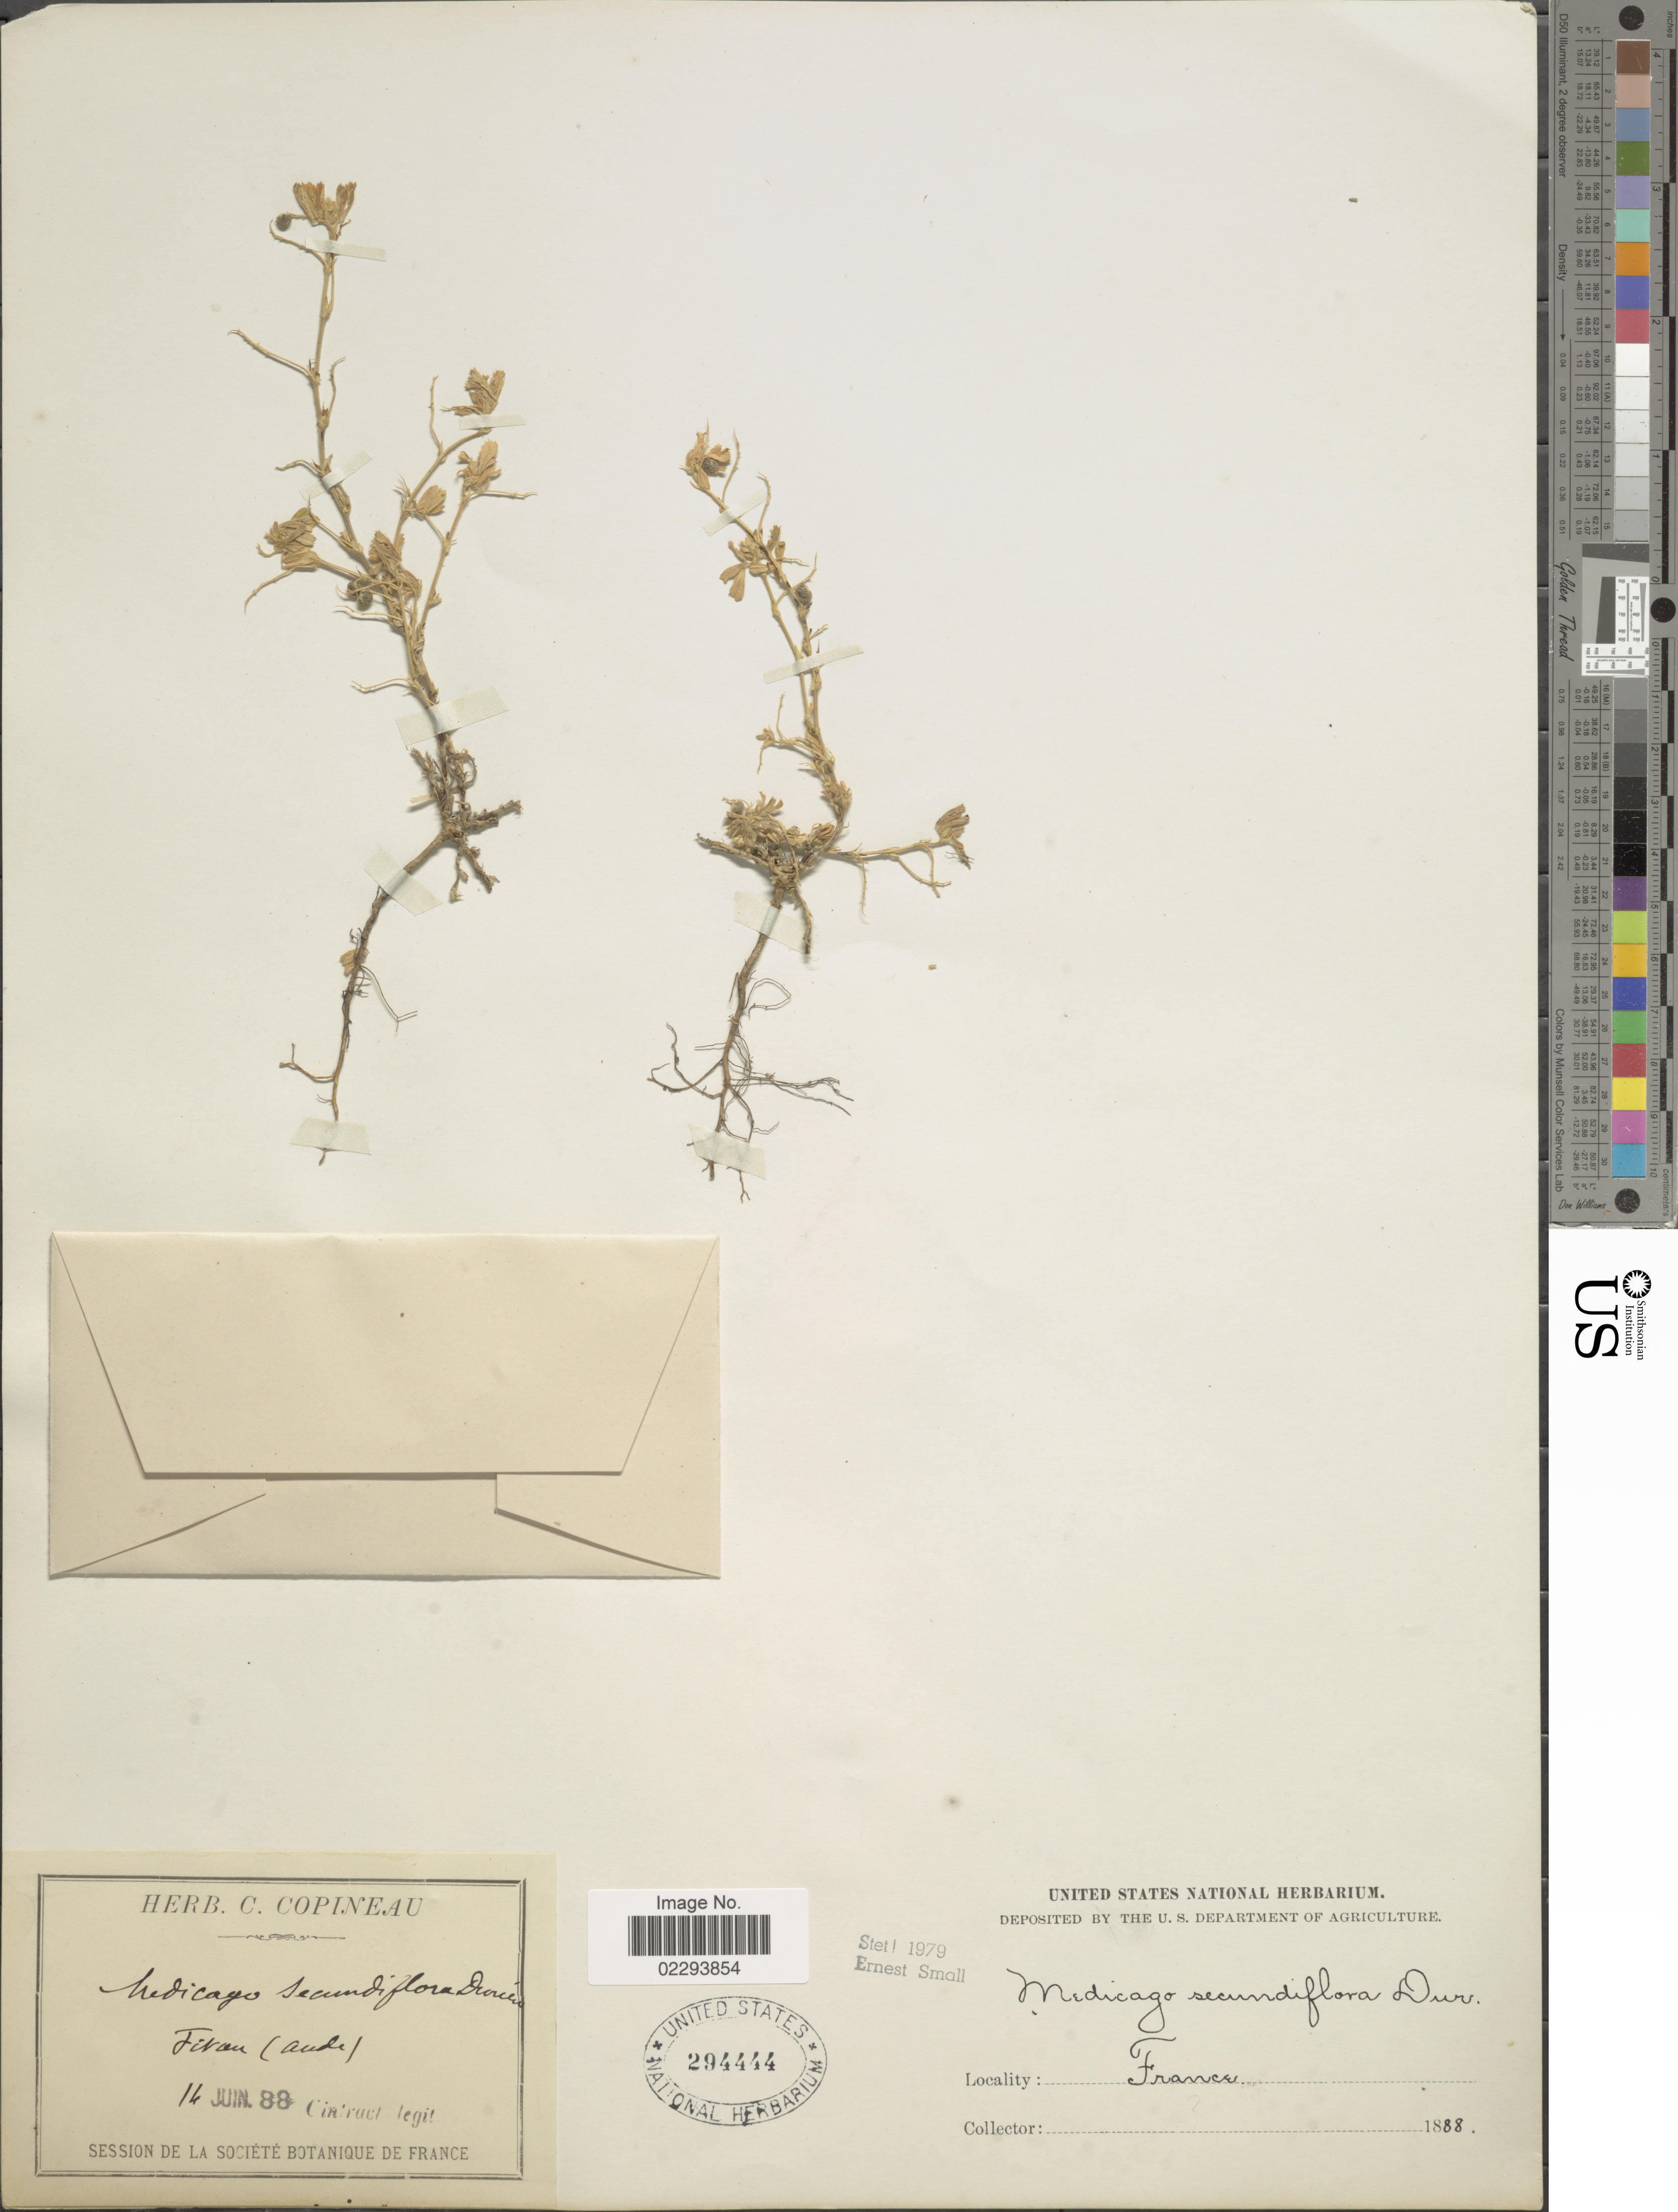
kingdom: Plantae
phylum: Tracheophyta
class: Magnoliopsida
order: Fabales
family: Fabaceae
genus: Medicago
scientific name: Medicago secundiflora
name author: Durieu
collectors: ex herb. C. Copineau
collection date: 1888-06-14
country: France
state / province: Occitanie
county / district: Aude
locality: France. Firau (aude).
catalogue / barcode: US 294444